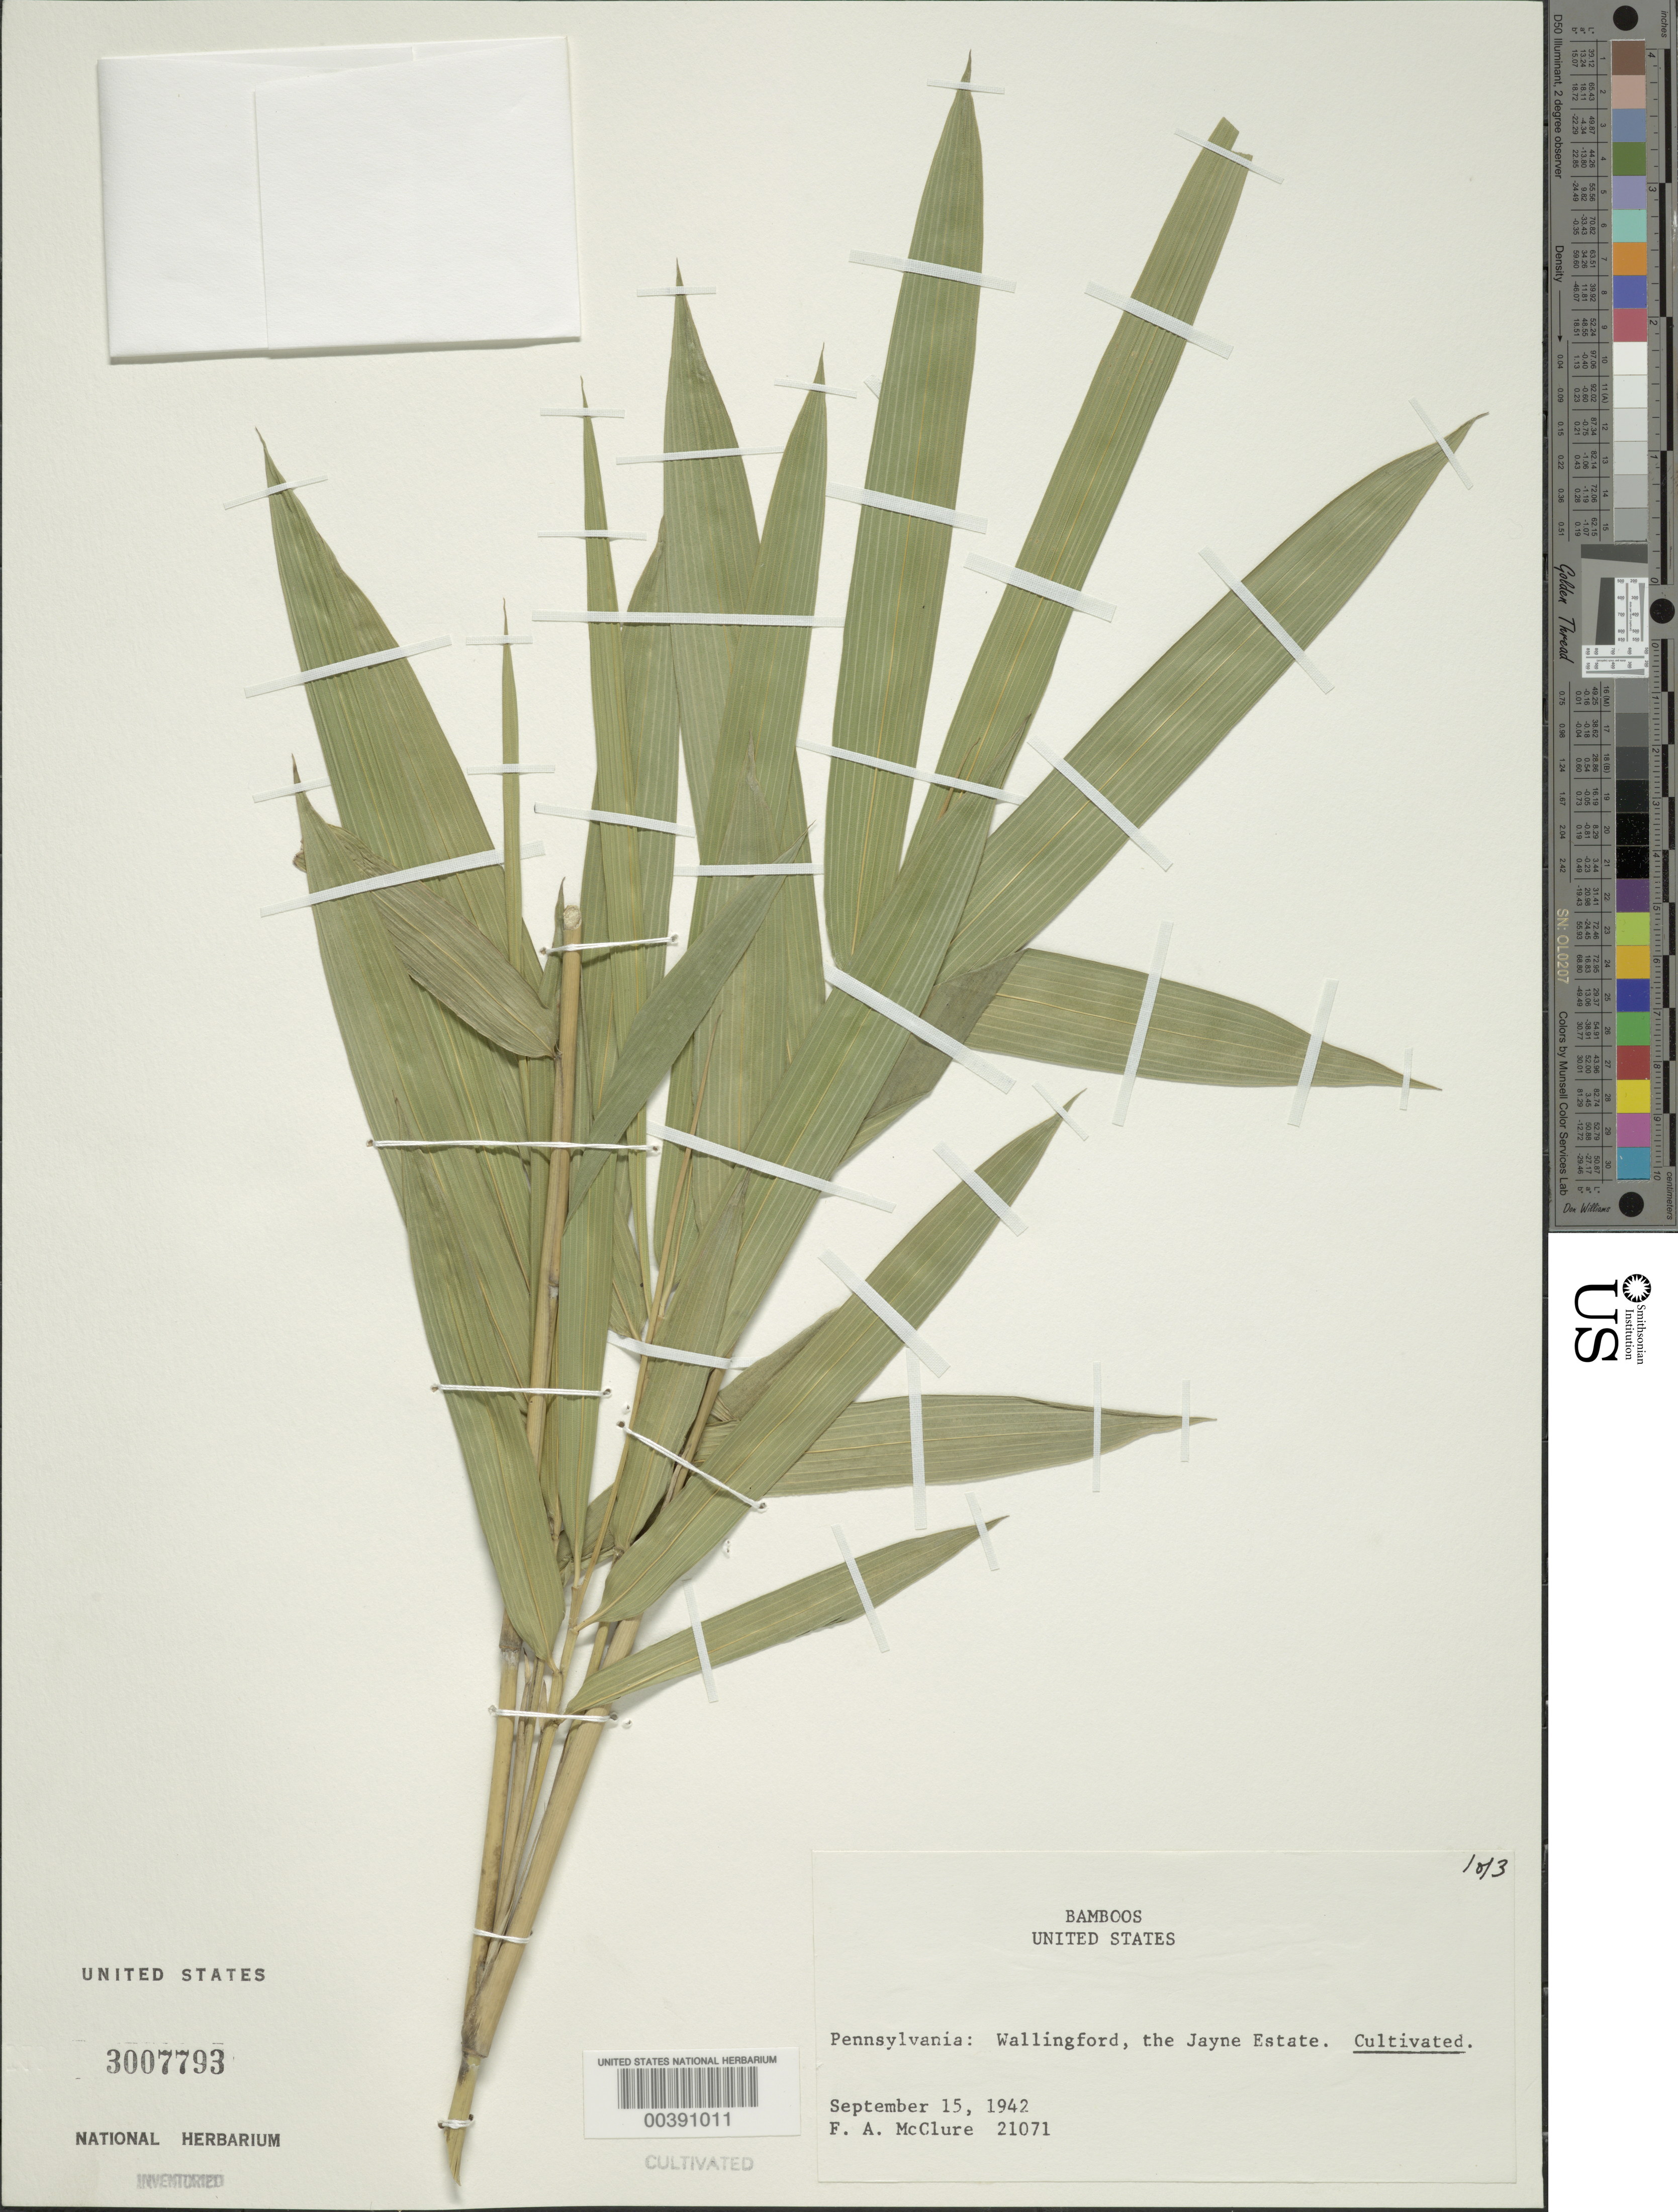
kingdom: Plantae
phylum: Tracheophyta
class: Liliopsida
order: Poales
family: Poaceae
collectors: F. A. McClure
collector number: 21071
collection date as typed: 15 Sep 1942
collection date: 1942-09-15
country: United States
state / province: Pennsylvania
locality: Wallingford, jayne estate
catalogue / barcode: US 3007793